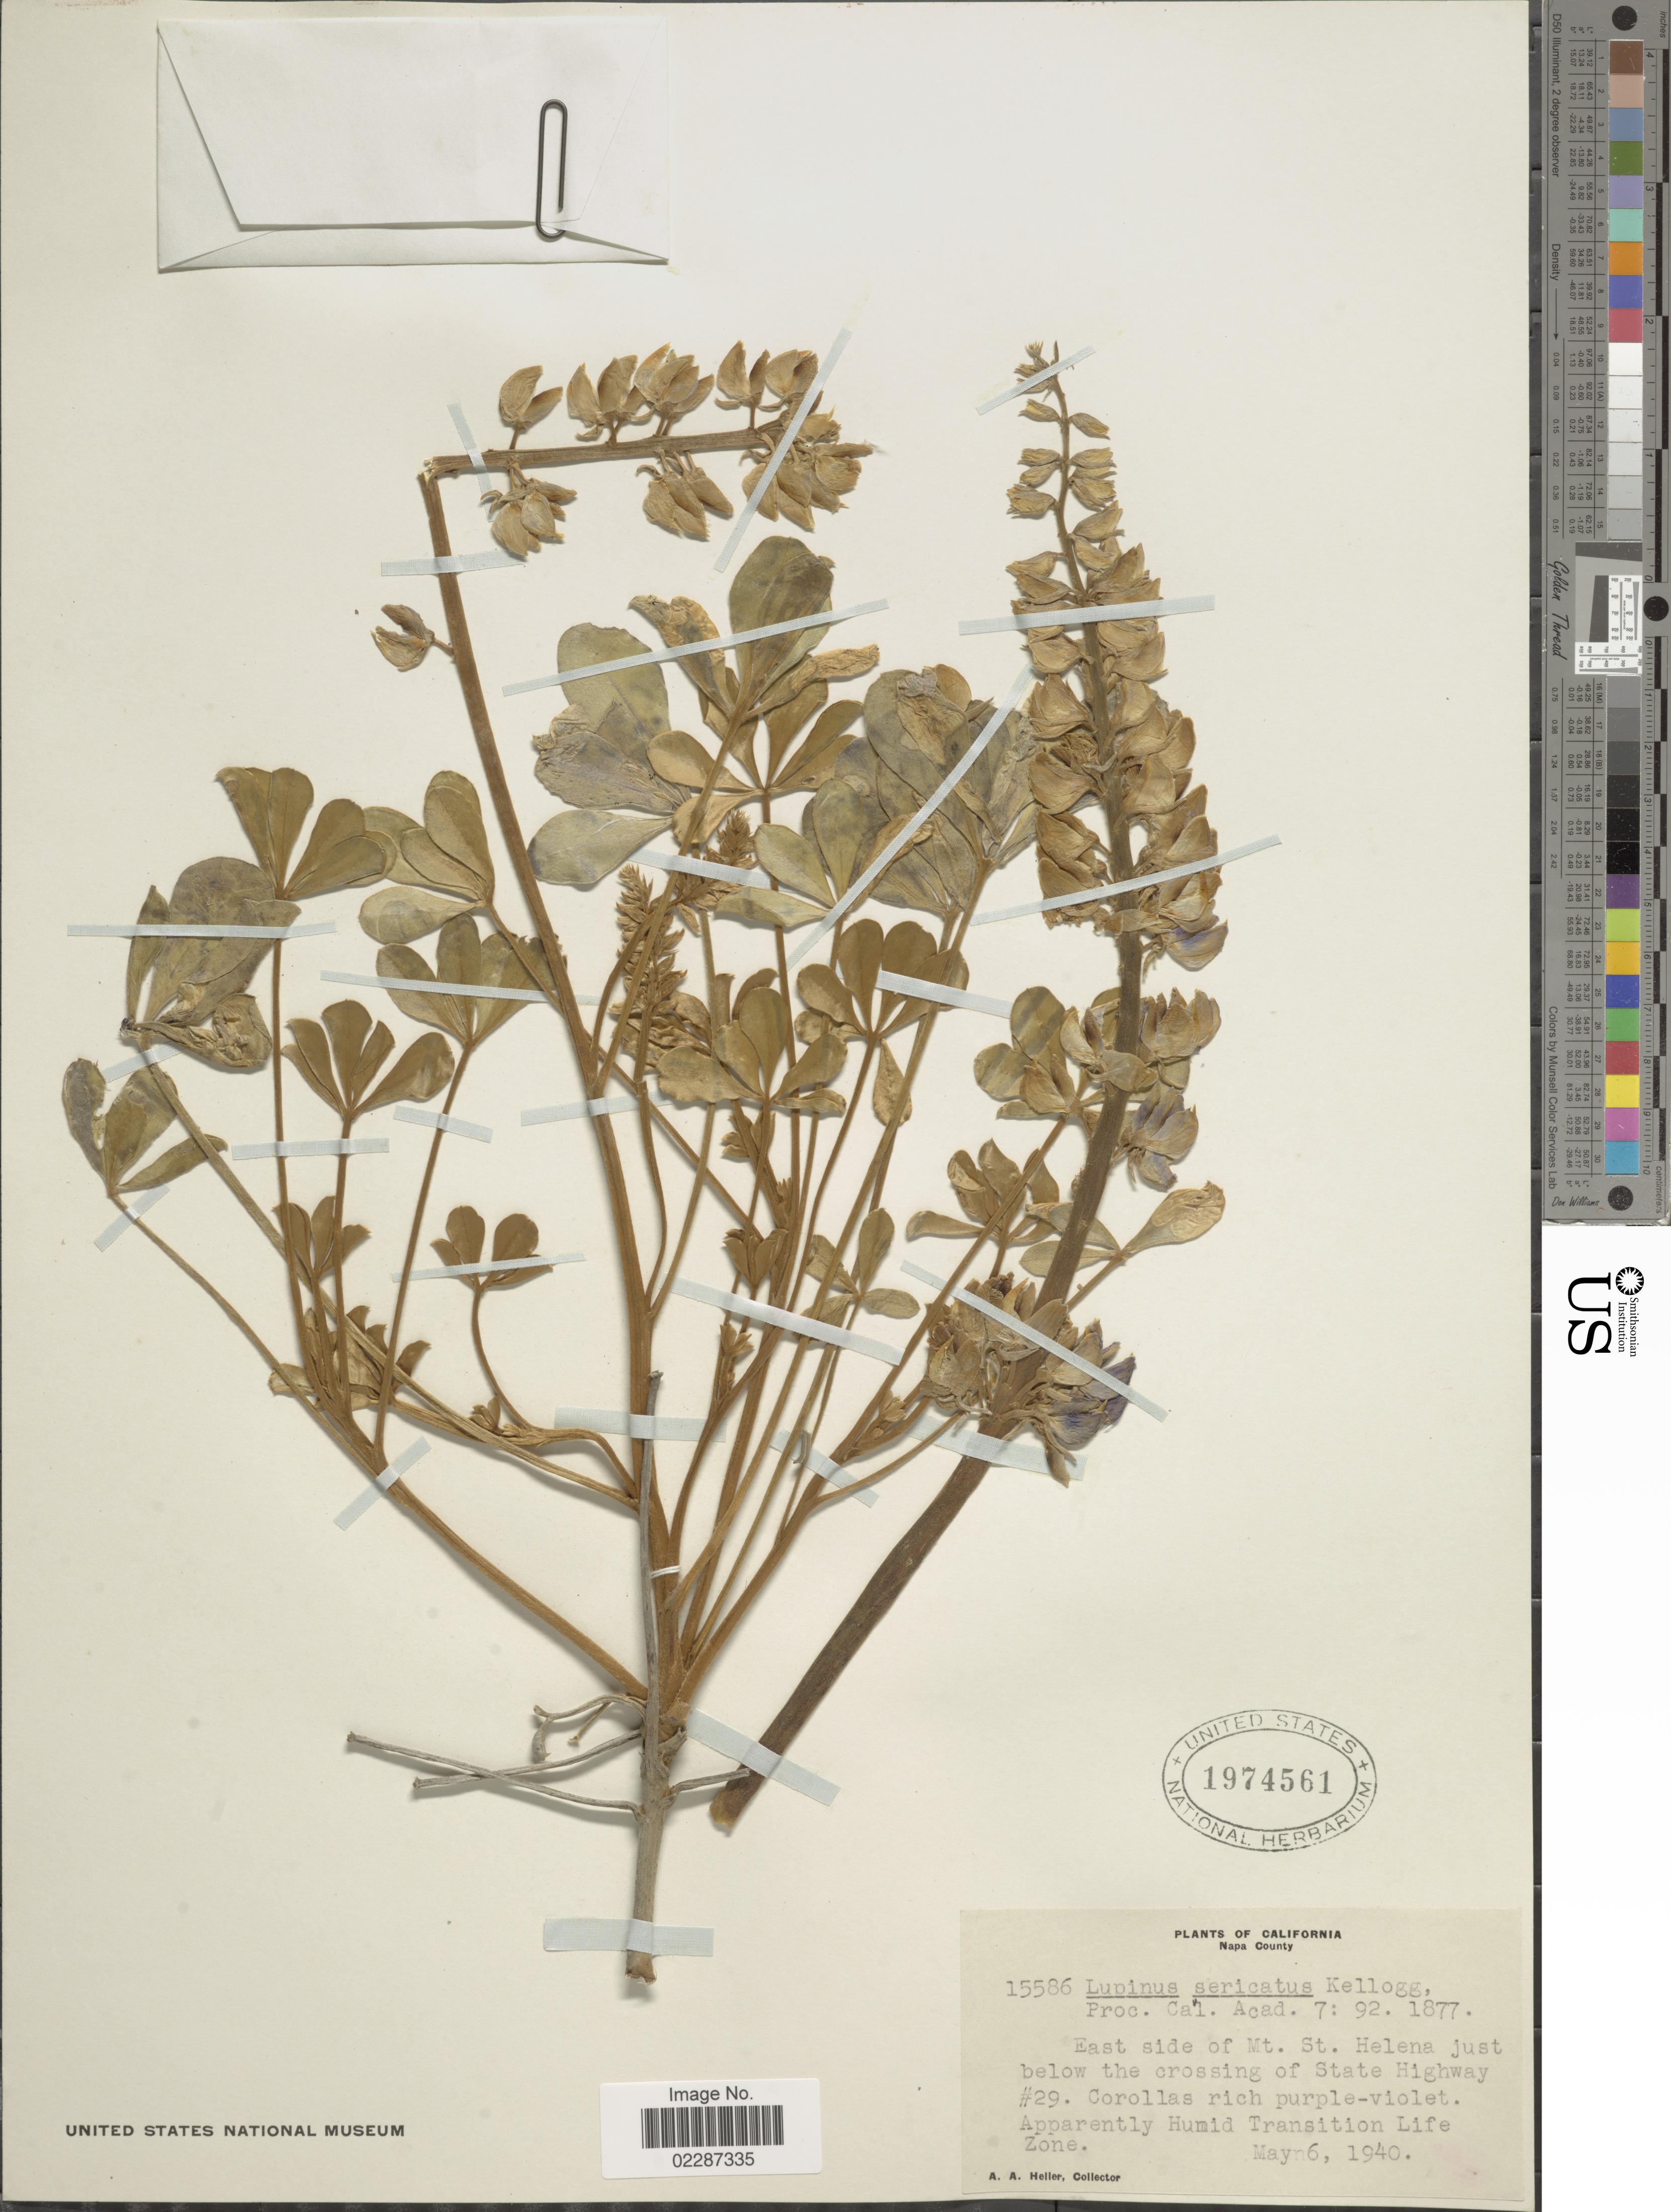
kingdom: Plantae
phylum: Tracheophyta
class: Magnoliopsida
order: Fabales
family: Fabaceae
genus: Lupinus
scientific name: Lupinus sericatus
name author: Kellogg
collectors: A. A. Heller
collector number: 15586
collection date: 1940-05-06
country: United States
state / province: California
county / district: Napa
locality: Napa County, East side of Mt. St. Helena just below the crossing of State Highway #29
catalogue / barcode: US 1974561